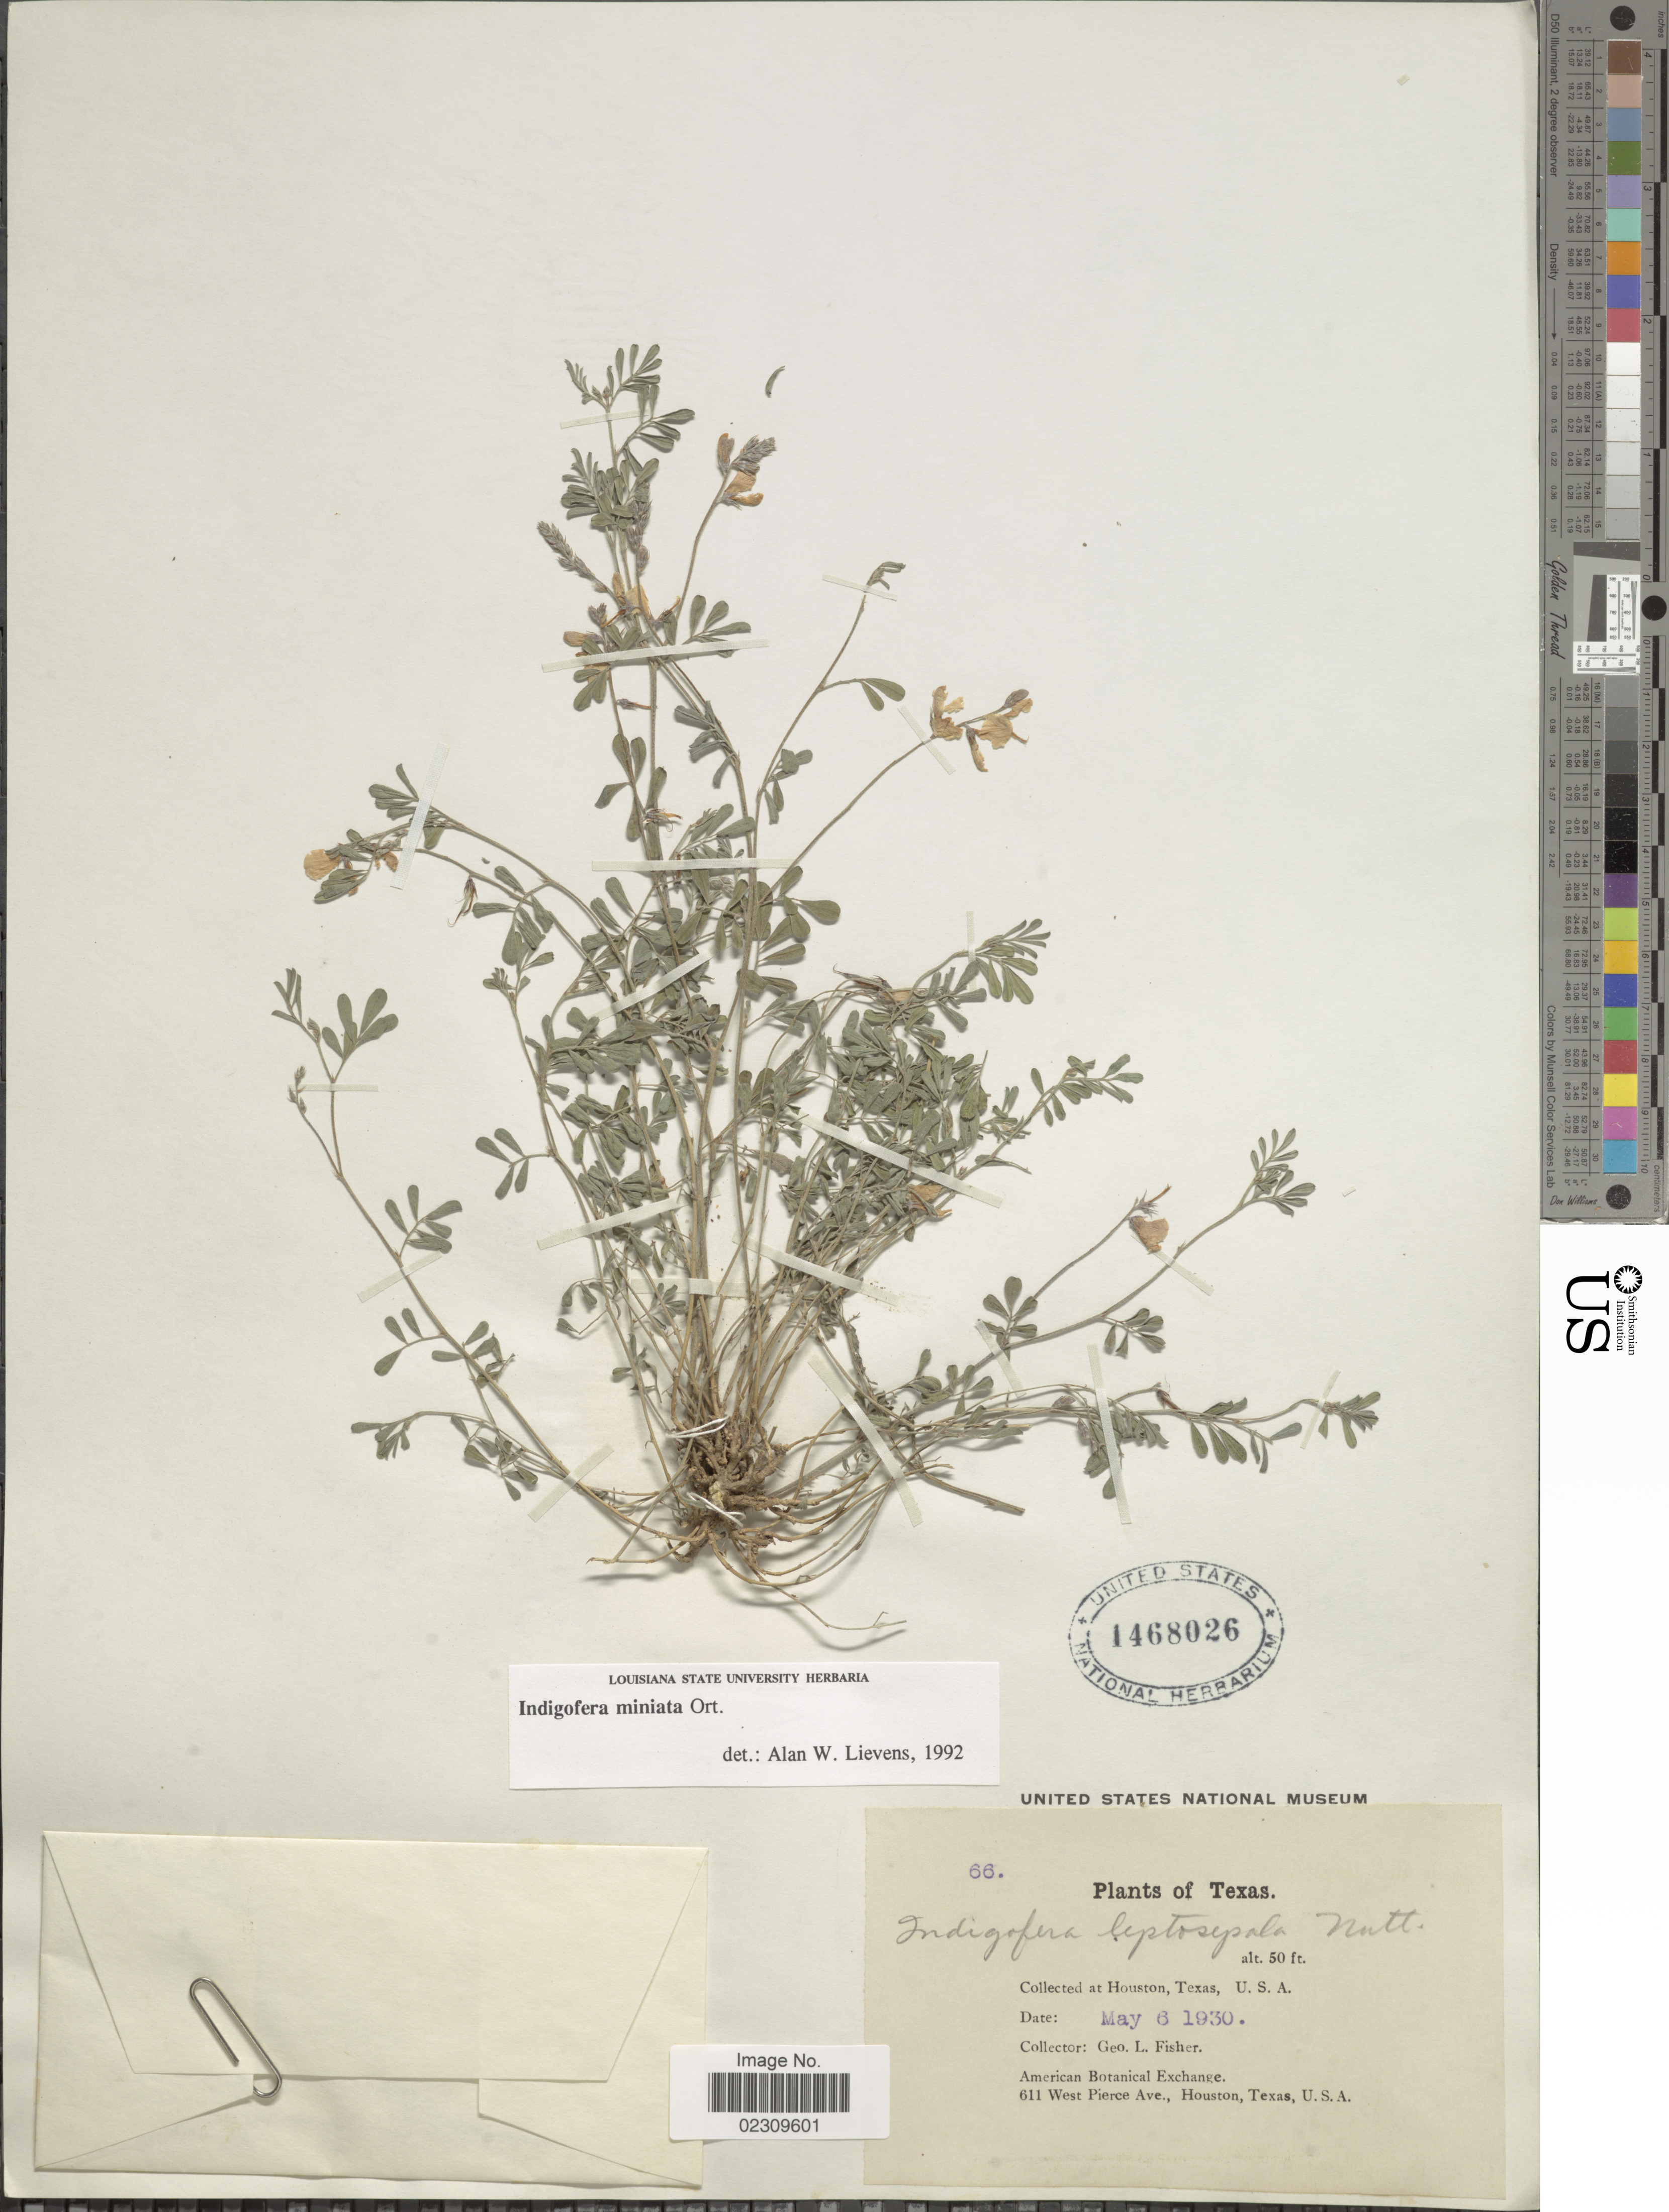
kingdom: Plantae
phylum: Tracheophyta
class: Magnoliopsida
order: Fabales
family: Fabaceae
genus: Indigofera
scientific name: Indigofera miniata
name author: Orteg.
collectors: G. L. Fisher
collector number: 66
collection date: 1930-05-06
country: United States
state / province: Texas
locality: Houston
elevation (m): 15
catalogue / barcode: US 1468026